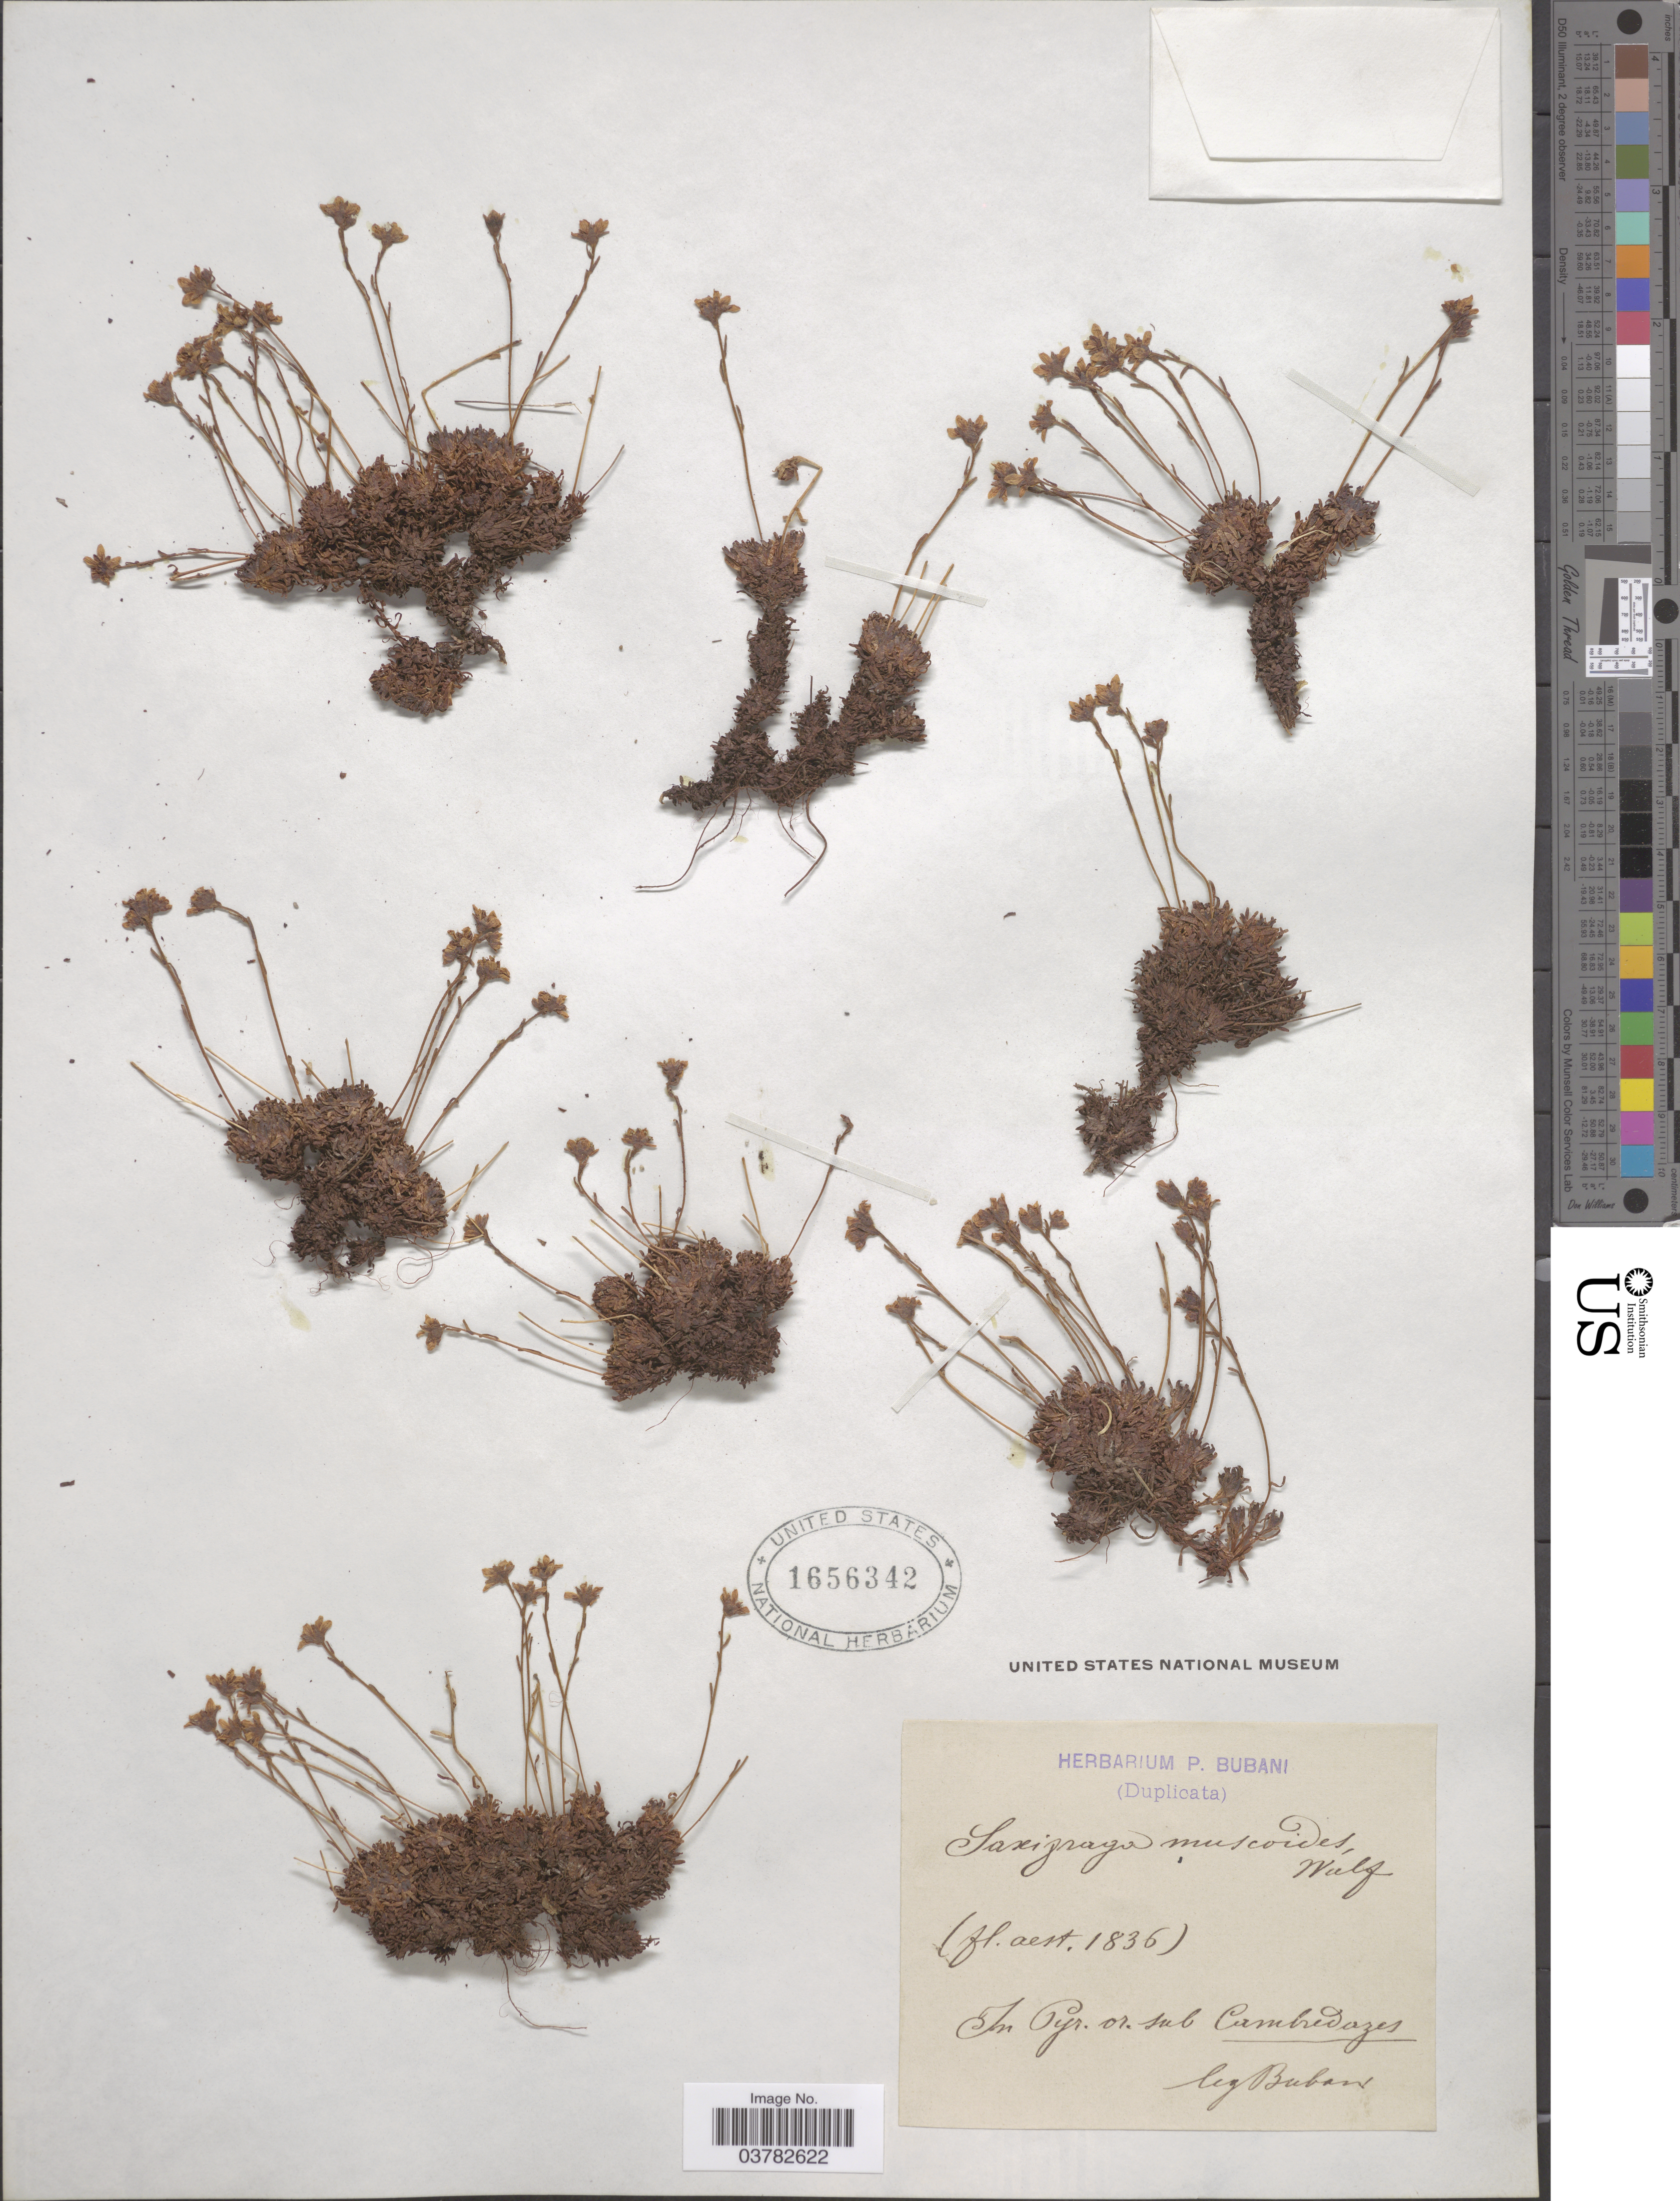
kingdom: Plantae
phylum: Tracheophyta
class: Magnoliopsida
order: Saxifragales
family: Saxifragaceae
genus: Saxifraga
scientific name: Saxifraga muscoides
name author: All.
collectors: P. Bubani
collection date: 1836-08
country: France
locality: In Pyr. or. sub Cambredazes.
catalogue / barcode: US 1656342